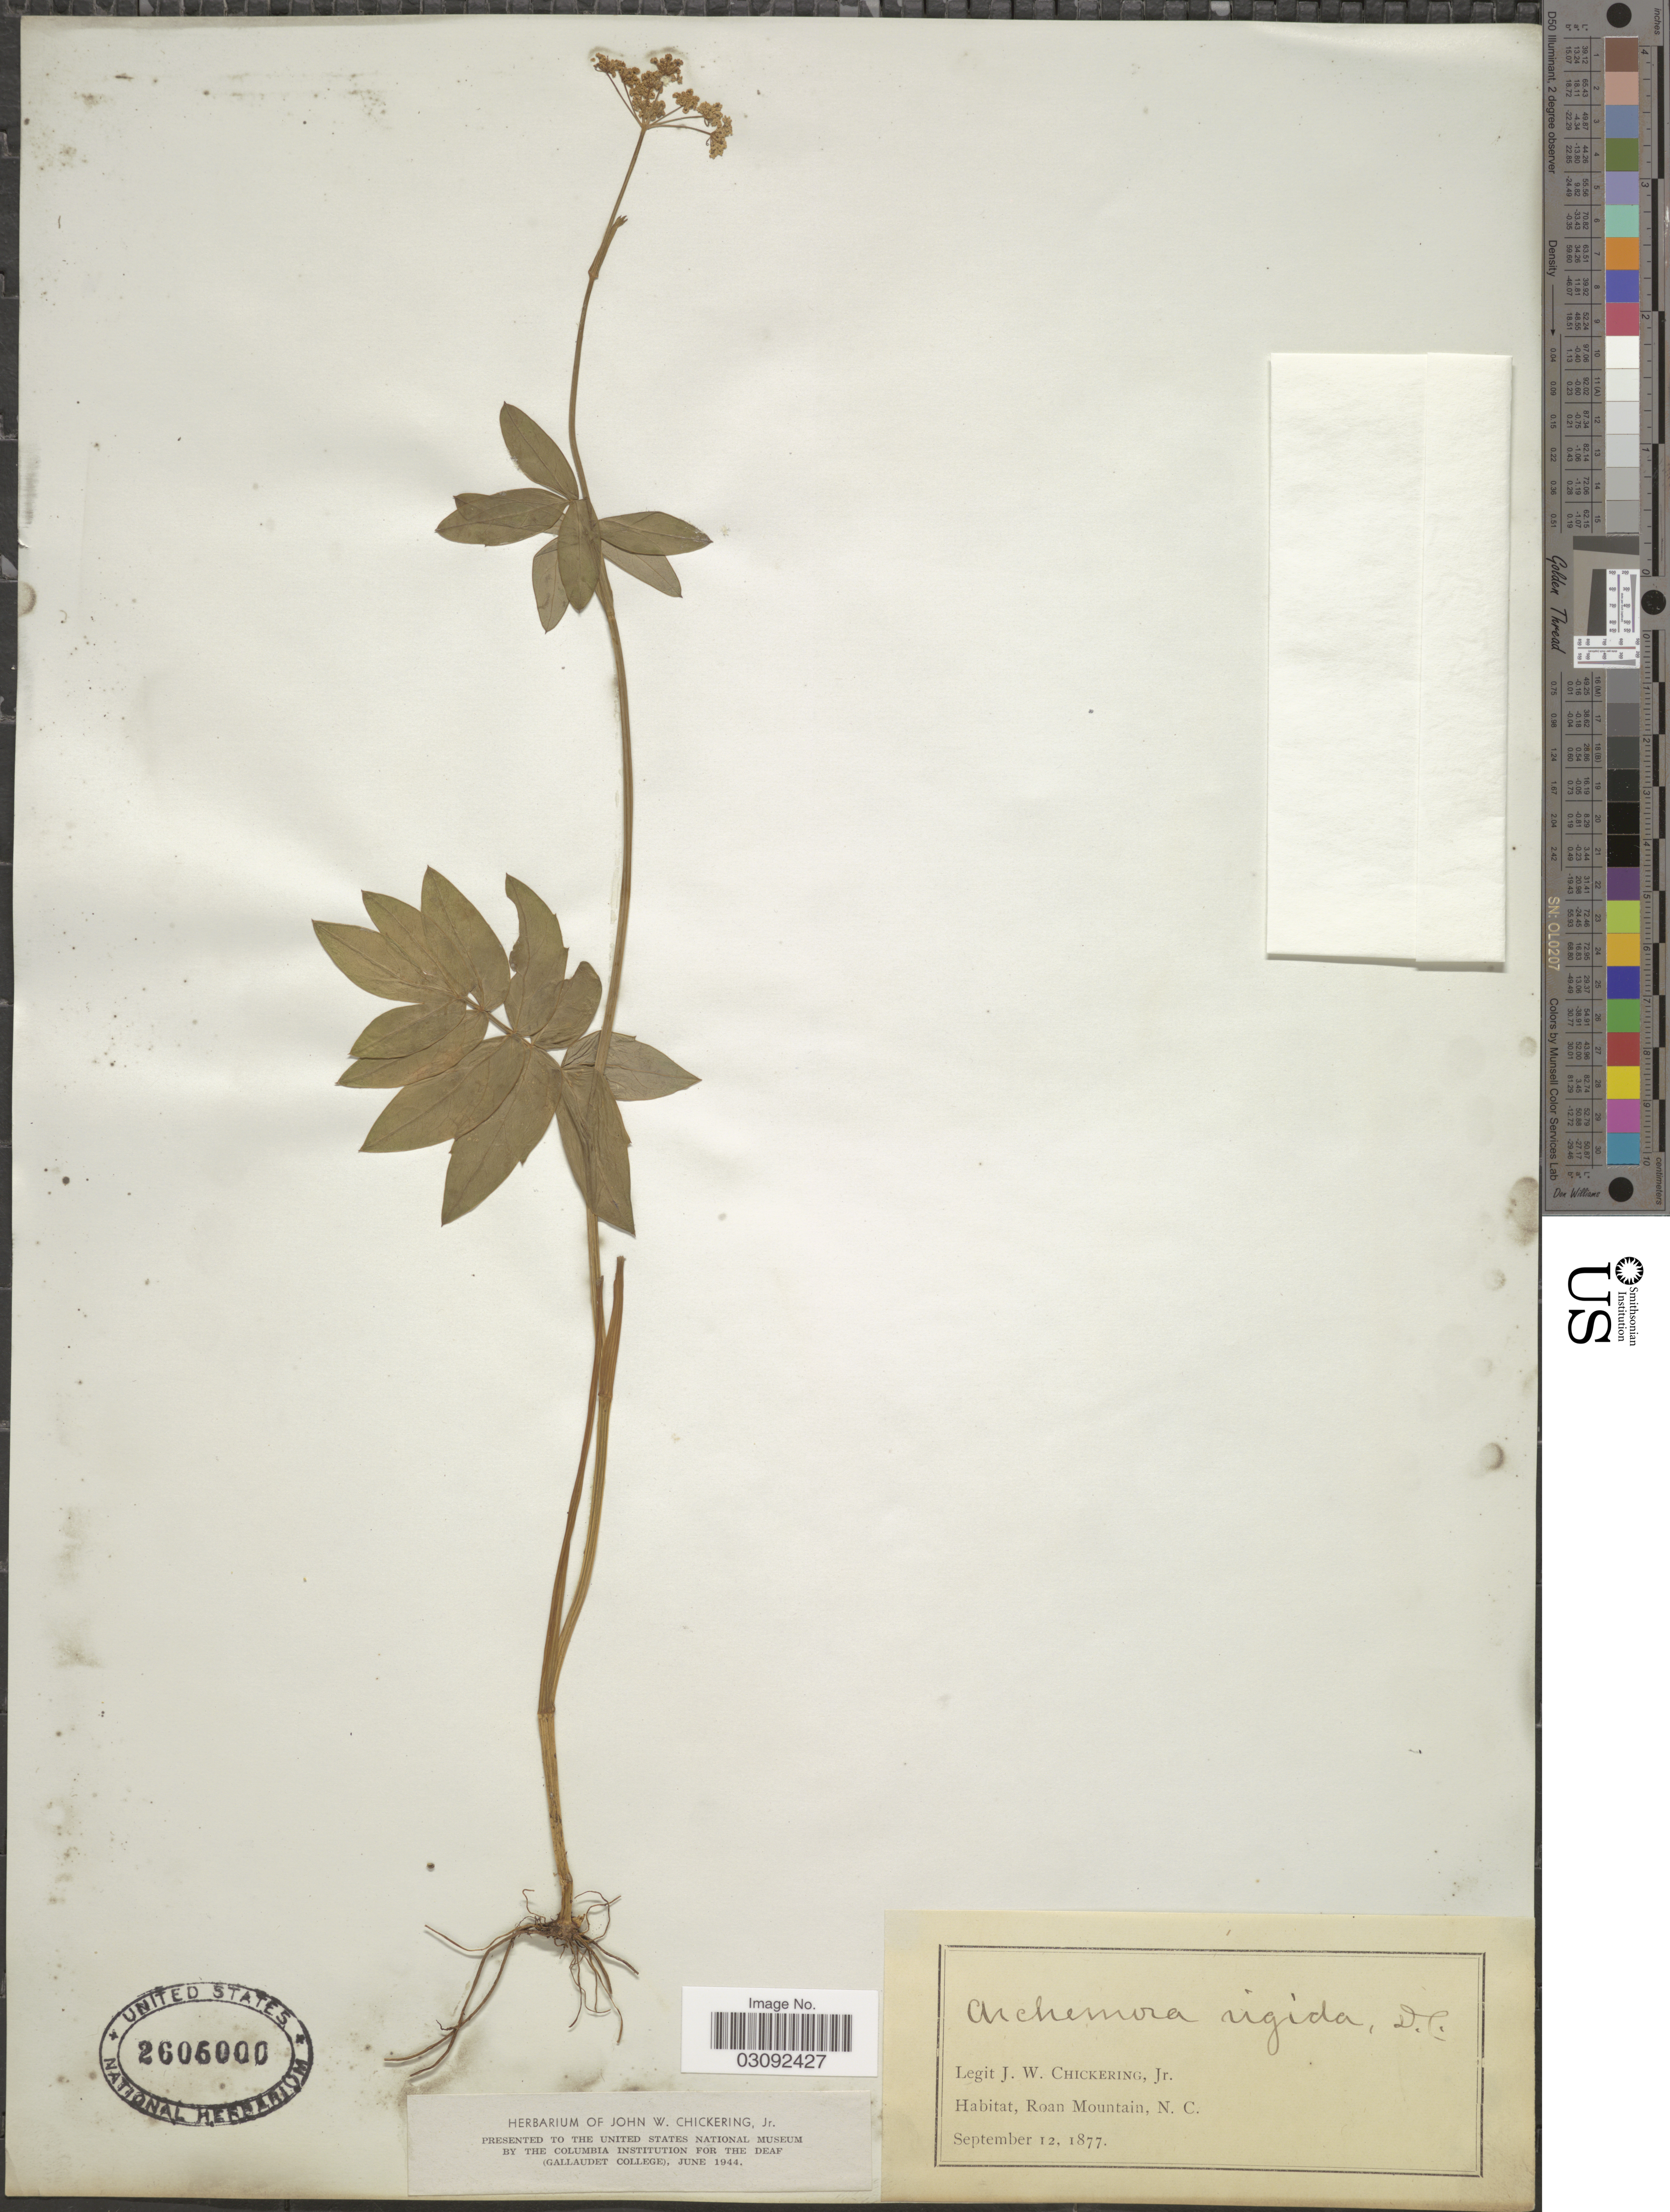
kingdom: Plantae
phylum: Tracheophyta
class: Magnoliopsida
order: Apiales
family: Apiaceae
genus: Oxypolis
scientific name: Oxypolis rigidior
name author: (L.) Raf.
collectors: J. W. Chickering Jr.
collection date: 1877-09-12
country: United States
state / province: North Carolina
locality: Roan Mountain.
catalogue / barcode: US 2606000